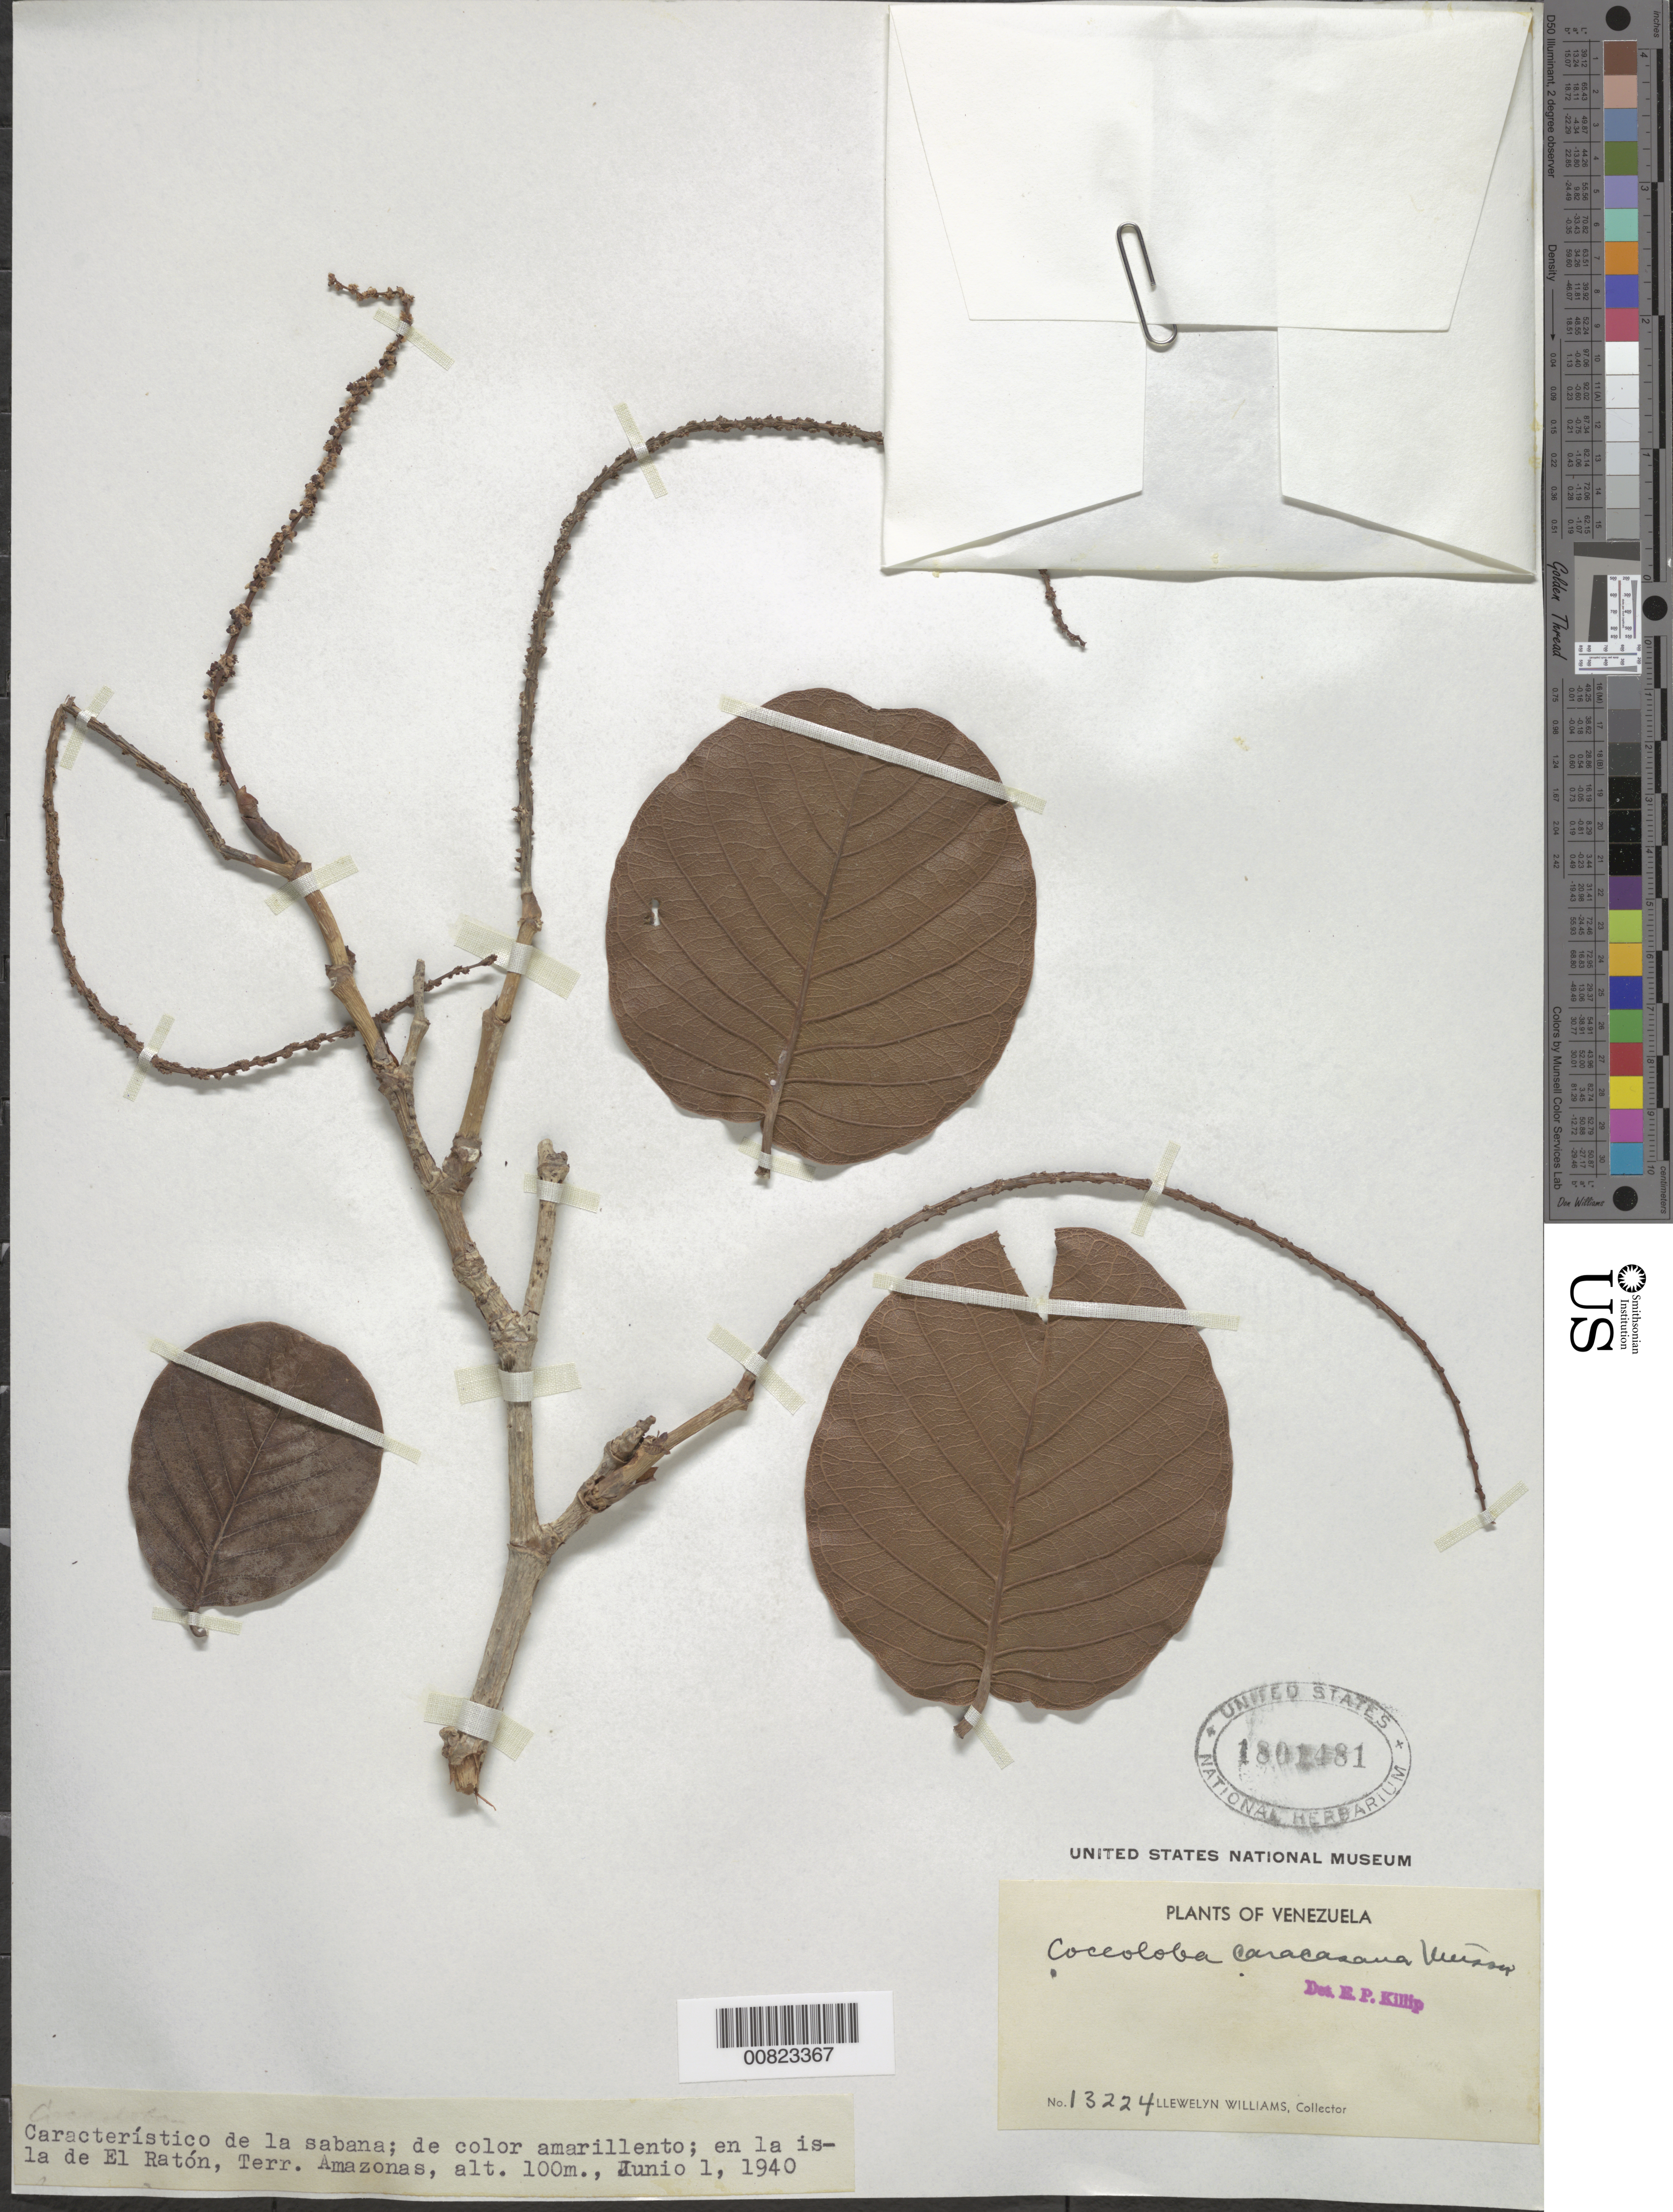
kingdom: Plantae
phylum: Tracheophyta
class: Magnoliopsida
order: Caryophyllales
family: Polygonaceae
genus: Coccoloba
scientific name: Coccoloba caracasana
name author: Meisn.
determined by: Killip, Ellsworth P.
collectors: Ll. Williams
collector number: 13224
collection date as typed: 1-Jun-40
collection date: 1940-06-01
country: Venezuela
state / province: Amazonas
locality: Isla de El Ratón, Alto Orinoco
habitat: Sabana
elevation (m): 100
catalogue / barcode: US 1801481